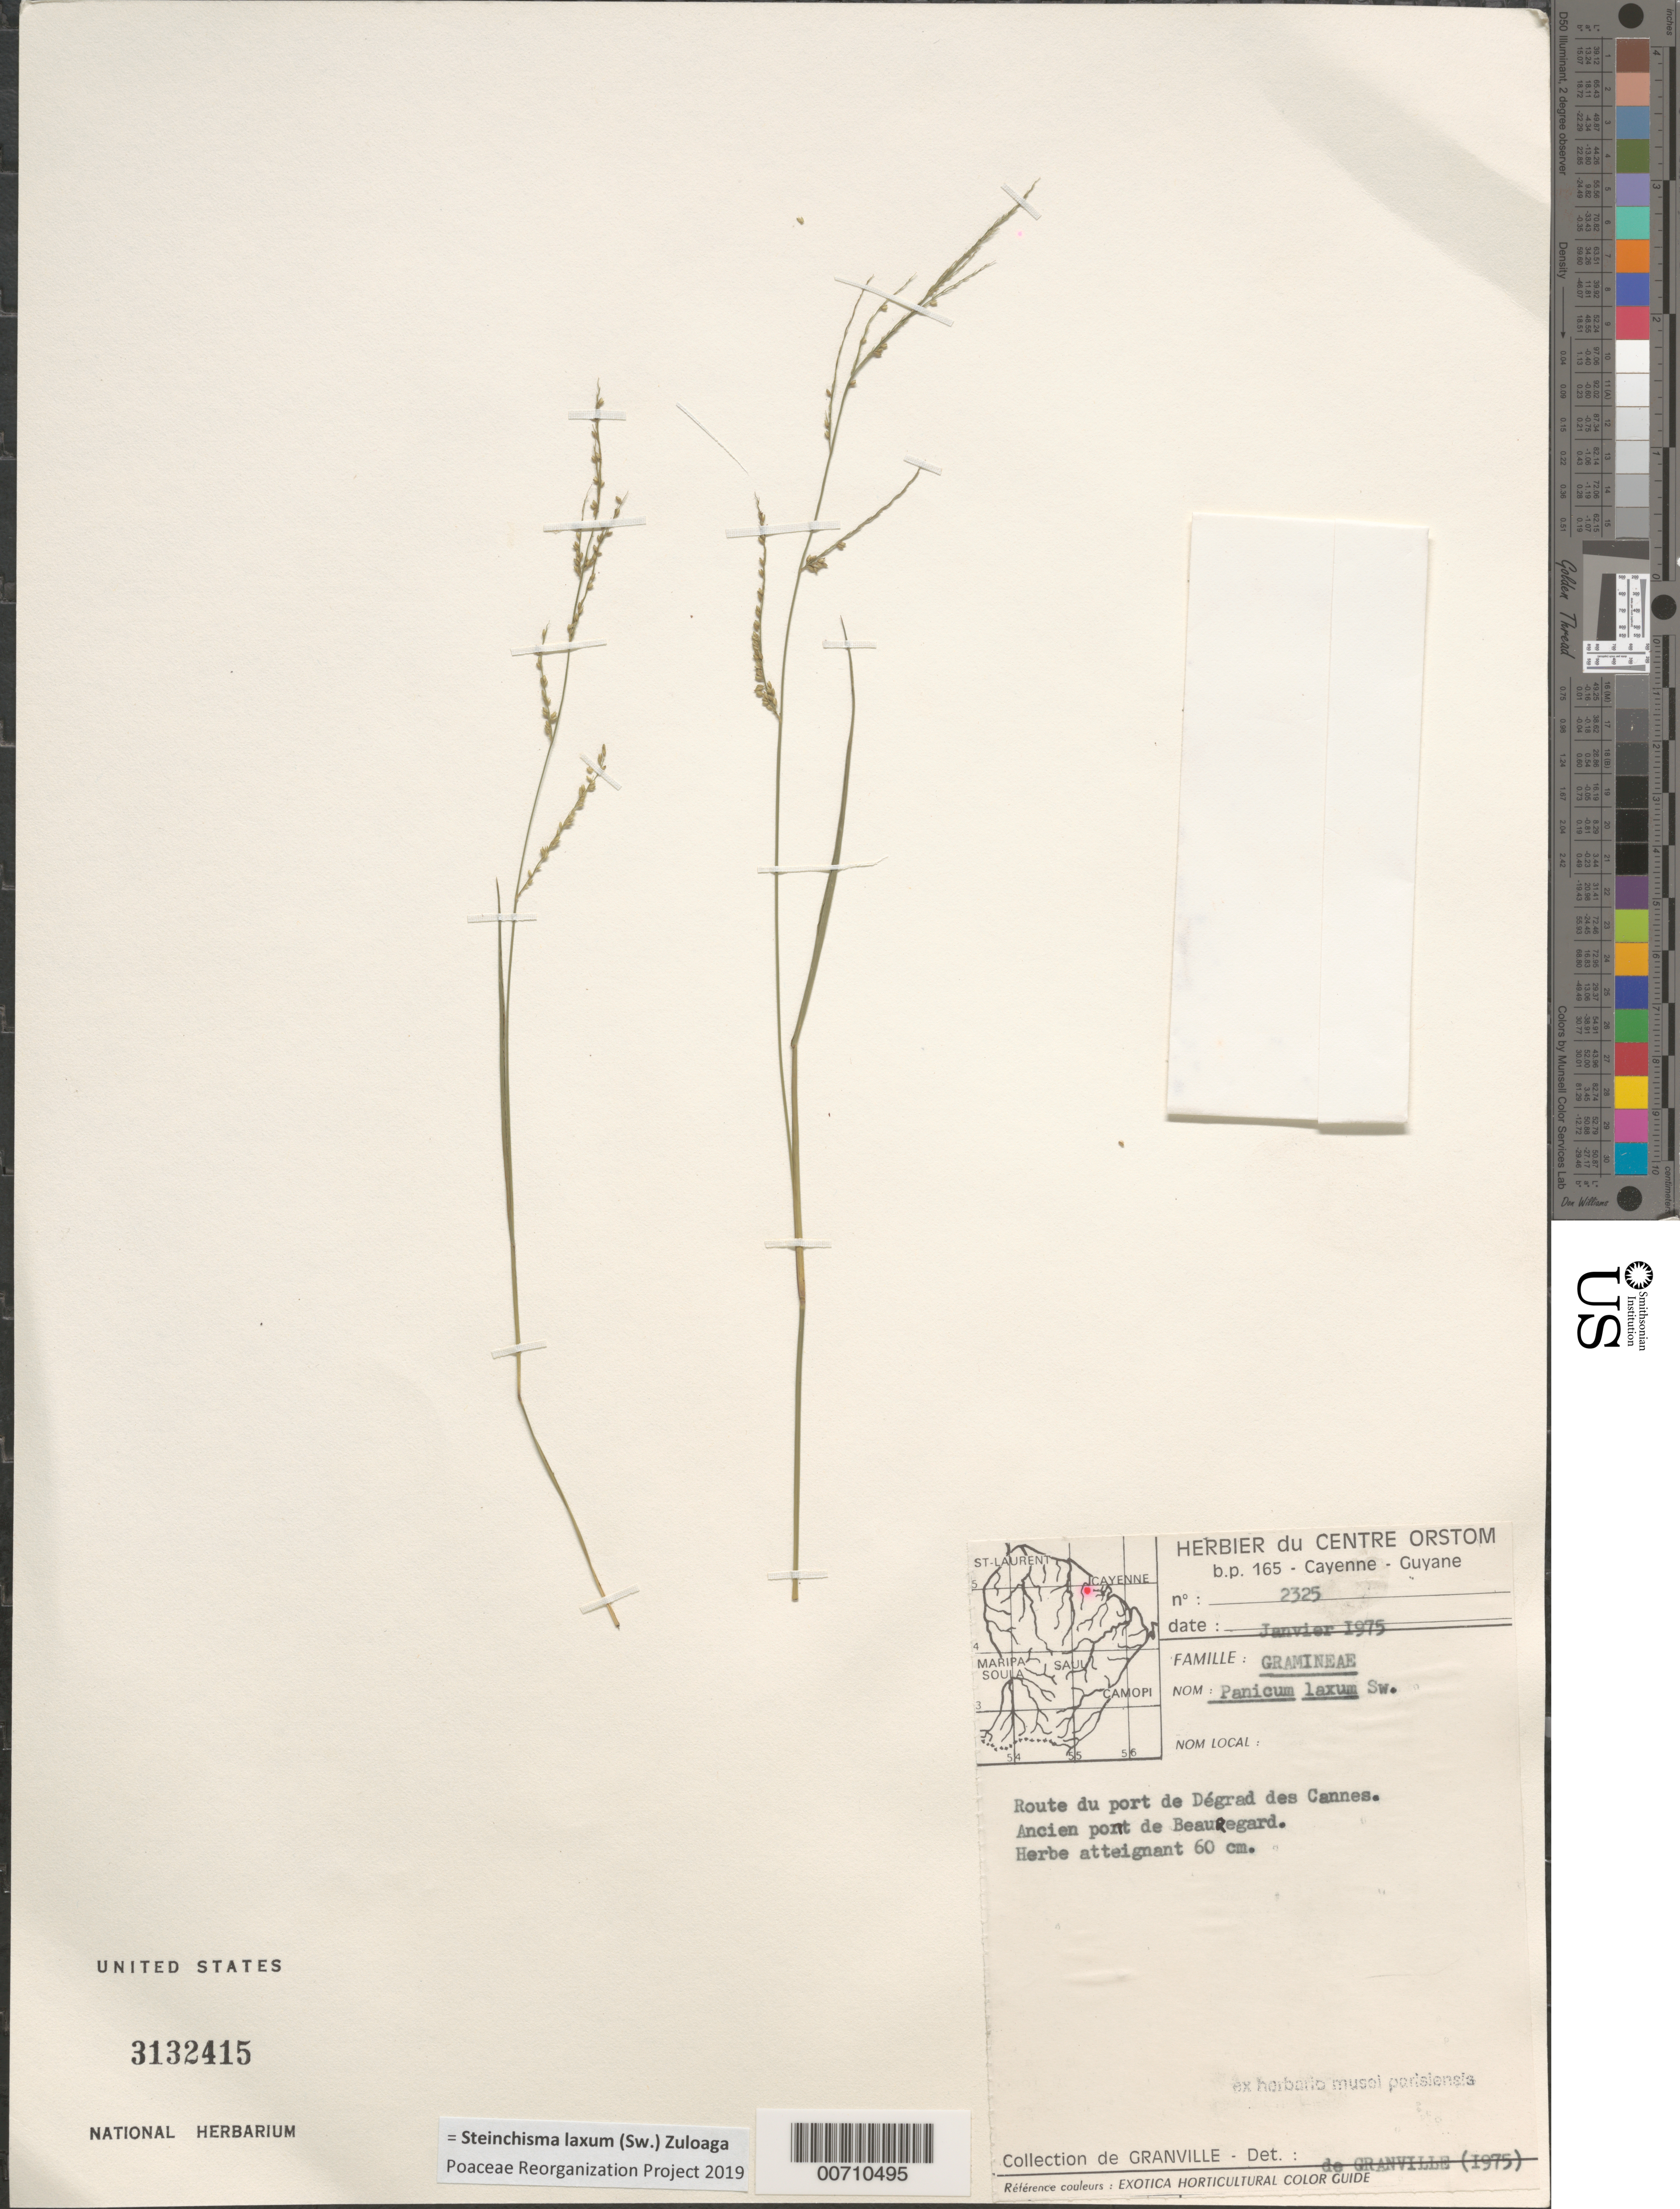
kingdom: Plantae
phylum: Tracheophyta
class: Liliopsida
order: Poales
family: Poaceae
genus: Panicum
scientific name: Panicum laxum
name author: Sw.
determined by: Granville, J. J. de, (CAY), Institut de Recherche pour le Developpement (IRD) (FRENCH GUIANA)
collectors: J.-J. de Granville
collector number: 2325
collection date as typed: Jan-75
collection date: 1975-01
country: French Guiana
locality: Dégrad Cannes, ancien pont de Beauregard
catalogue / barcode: US 3132415